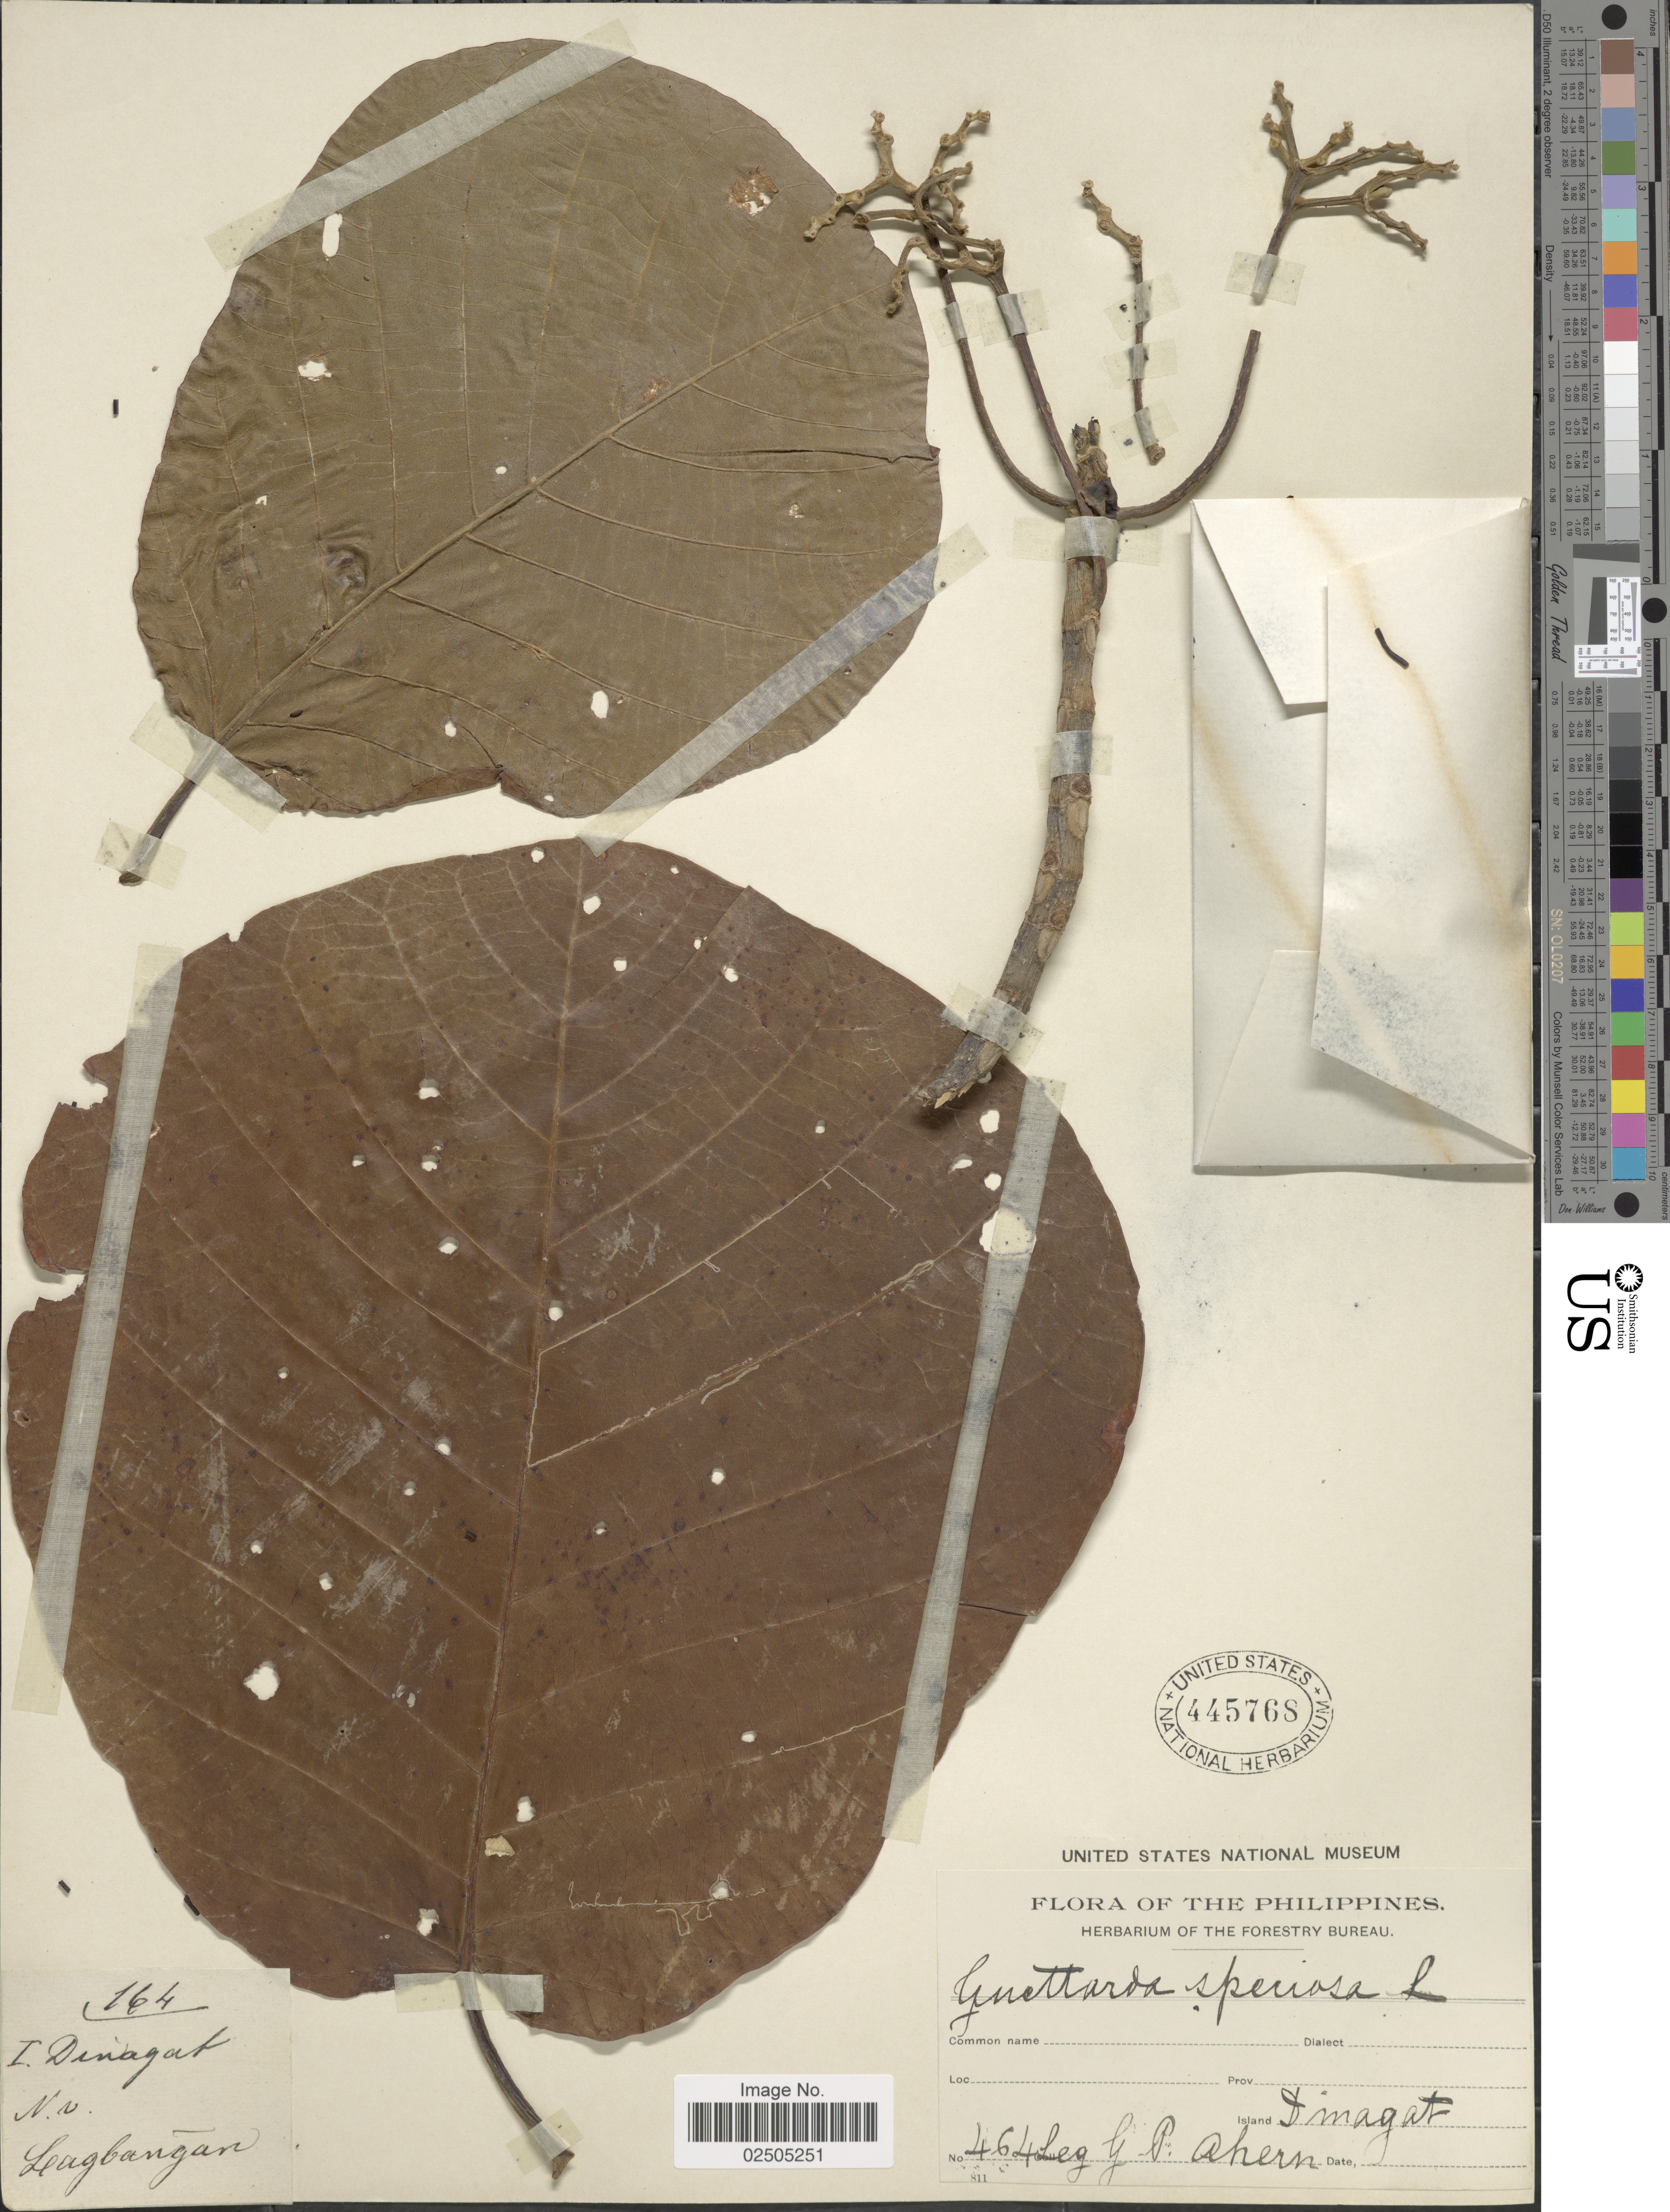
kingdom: Plantae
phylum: Tracheophyta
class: Magnoliopsida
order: Gentianales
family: Rubiaceae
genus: Guettarda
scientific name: Guettarda speciosa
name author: L.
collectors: G. Ahern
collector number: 464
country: Philippines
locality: Island Dinagat, Lagbangan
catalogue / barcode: US 445768